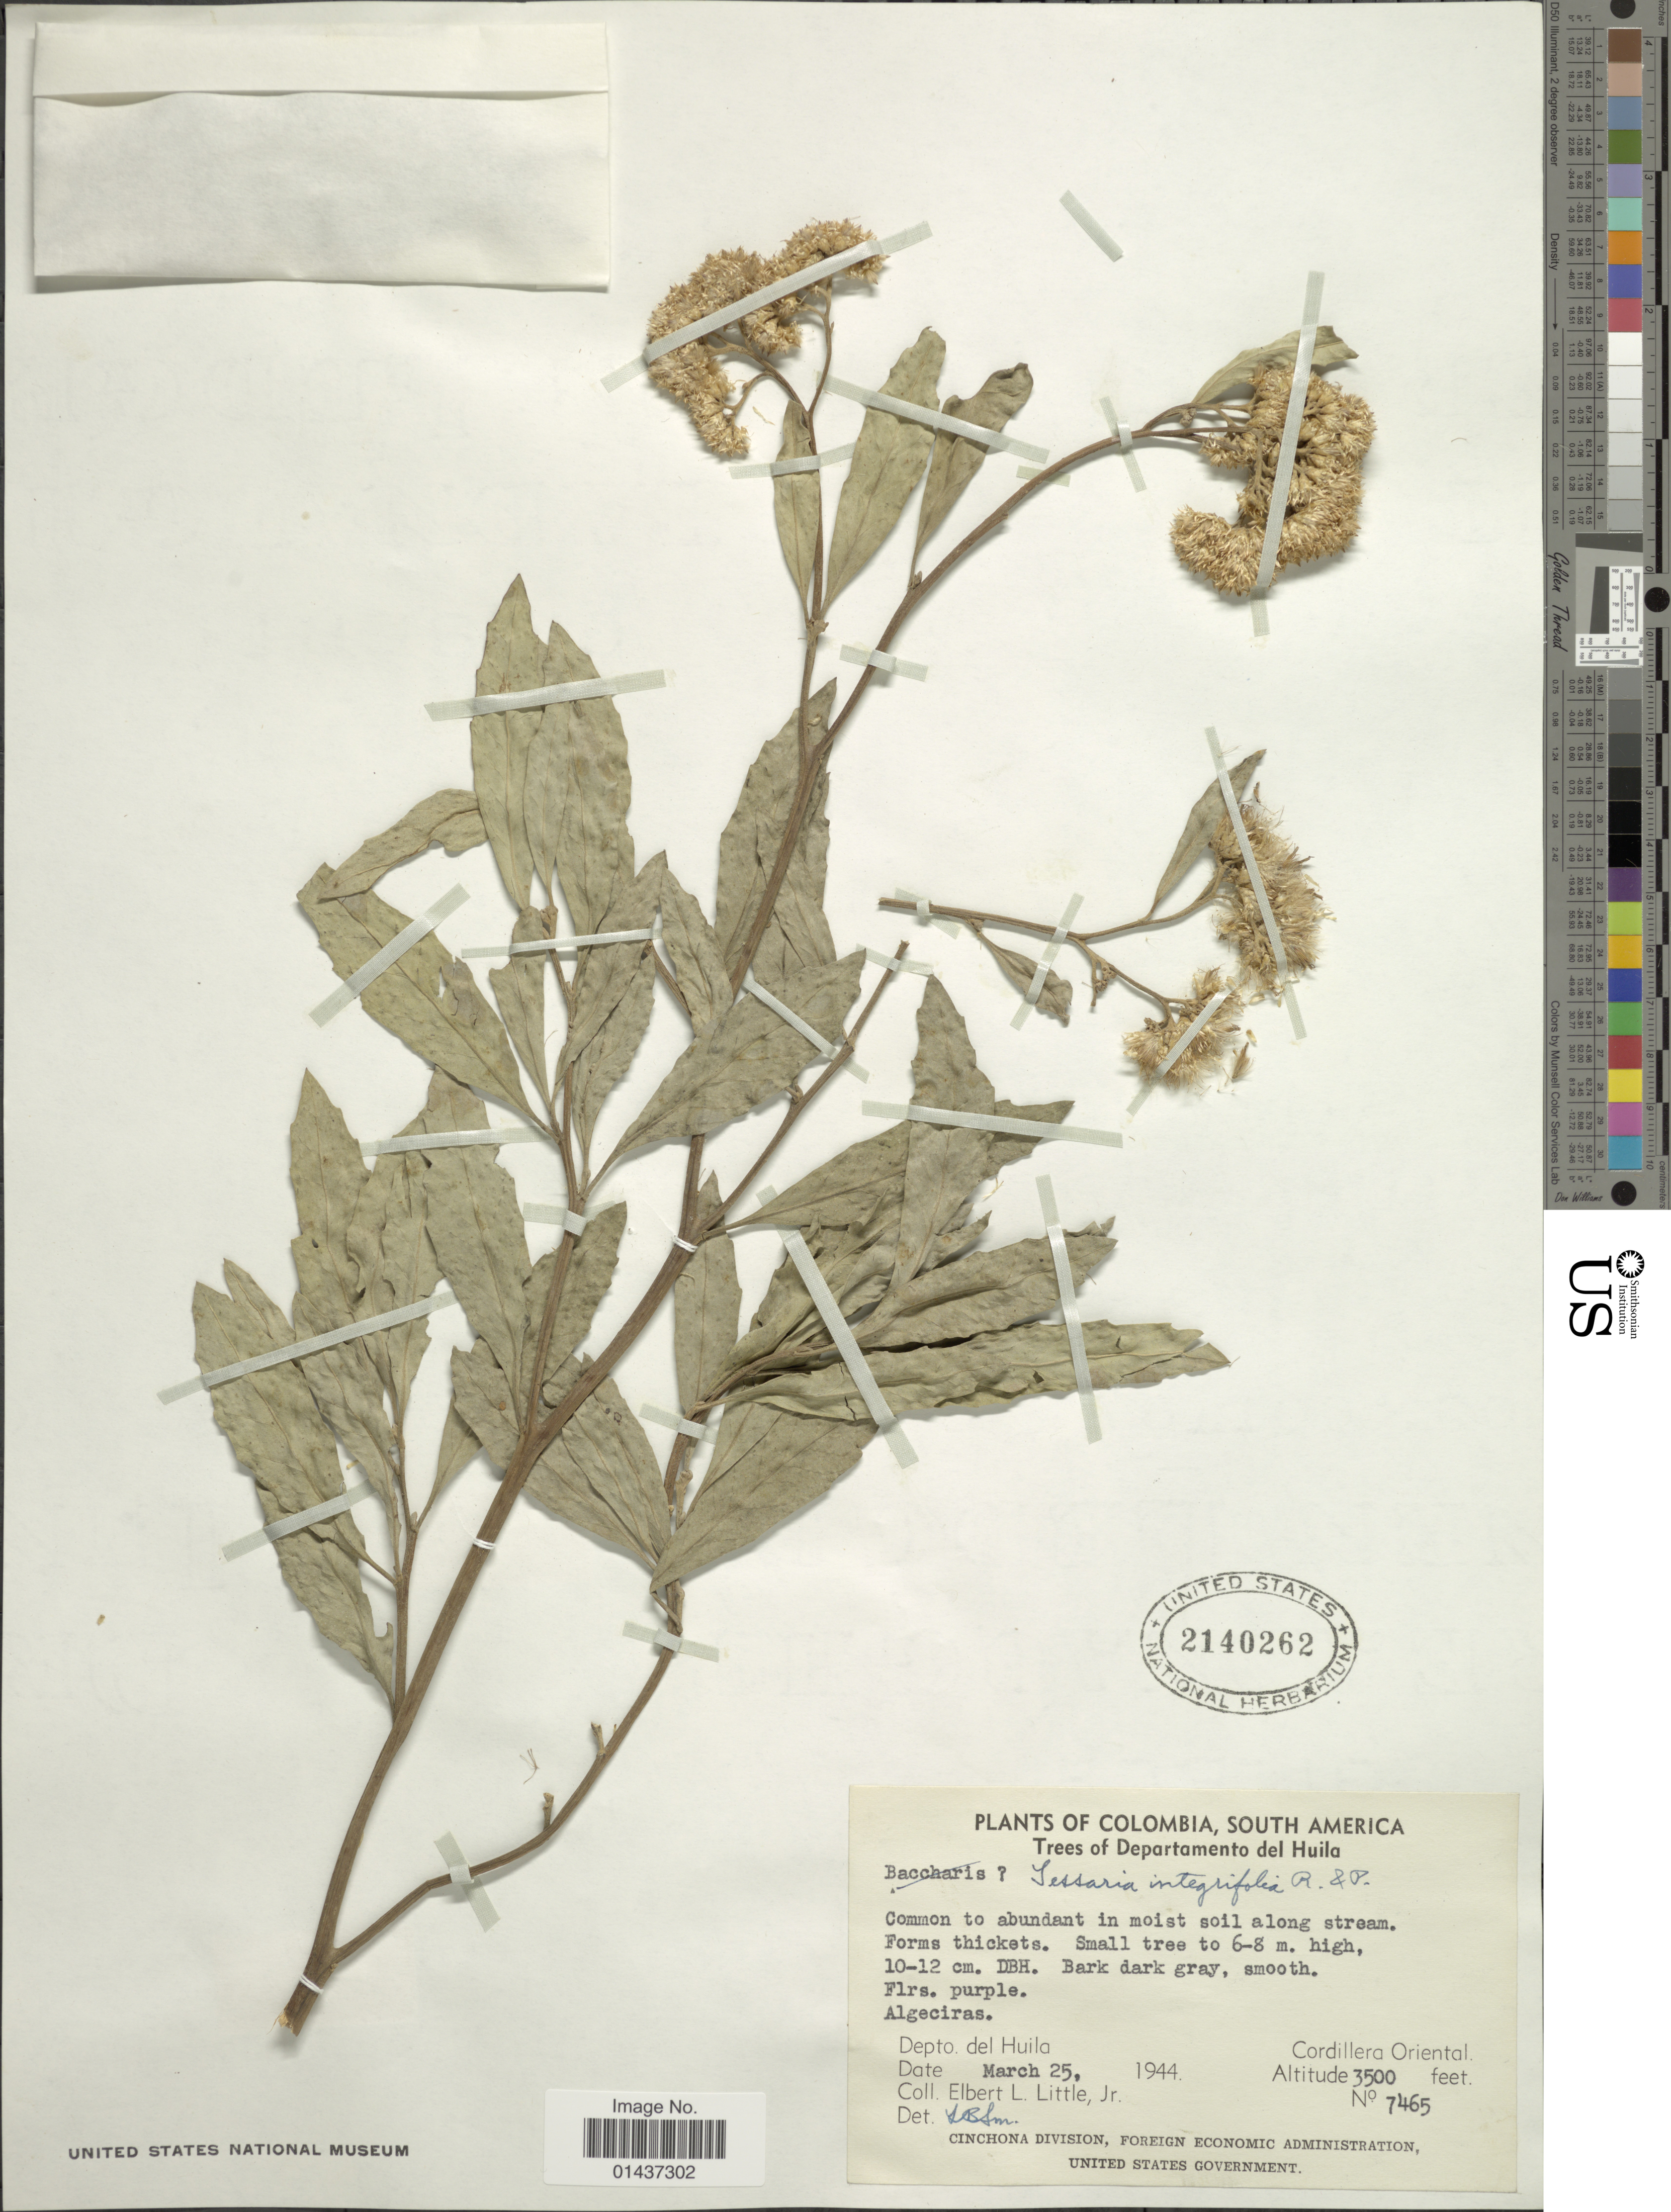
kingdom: Plantae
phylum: Tracheophyta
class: Magnoliopsida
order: Asterales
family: Asteraceae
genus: Tessaria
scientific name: Tessaria integrifolia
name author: Ruiz & Pav.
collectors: E. L. Little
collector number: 7465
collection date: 1944-03-25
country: Colombia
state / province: Huila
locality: Cordillera Oriental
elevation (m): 1067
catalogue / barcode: US 2140262